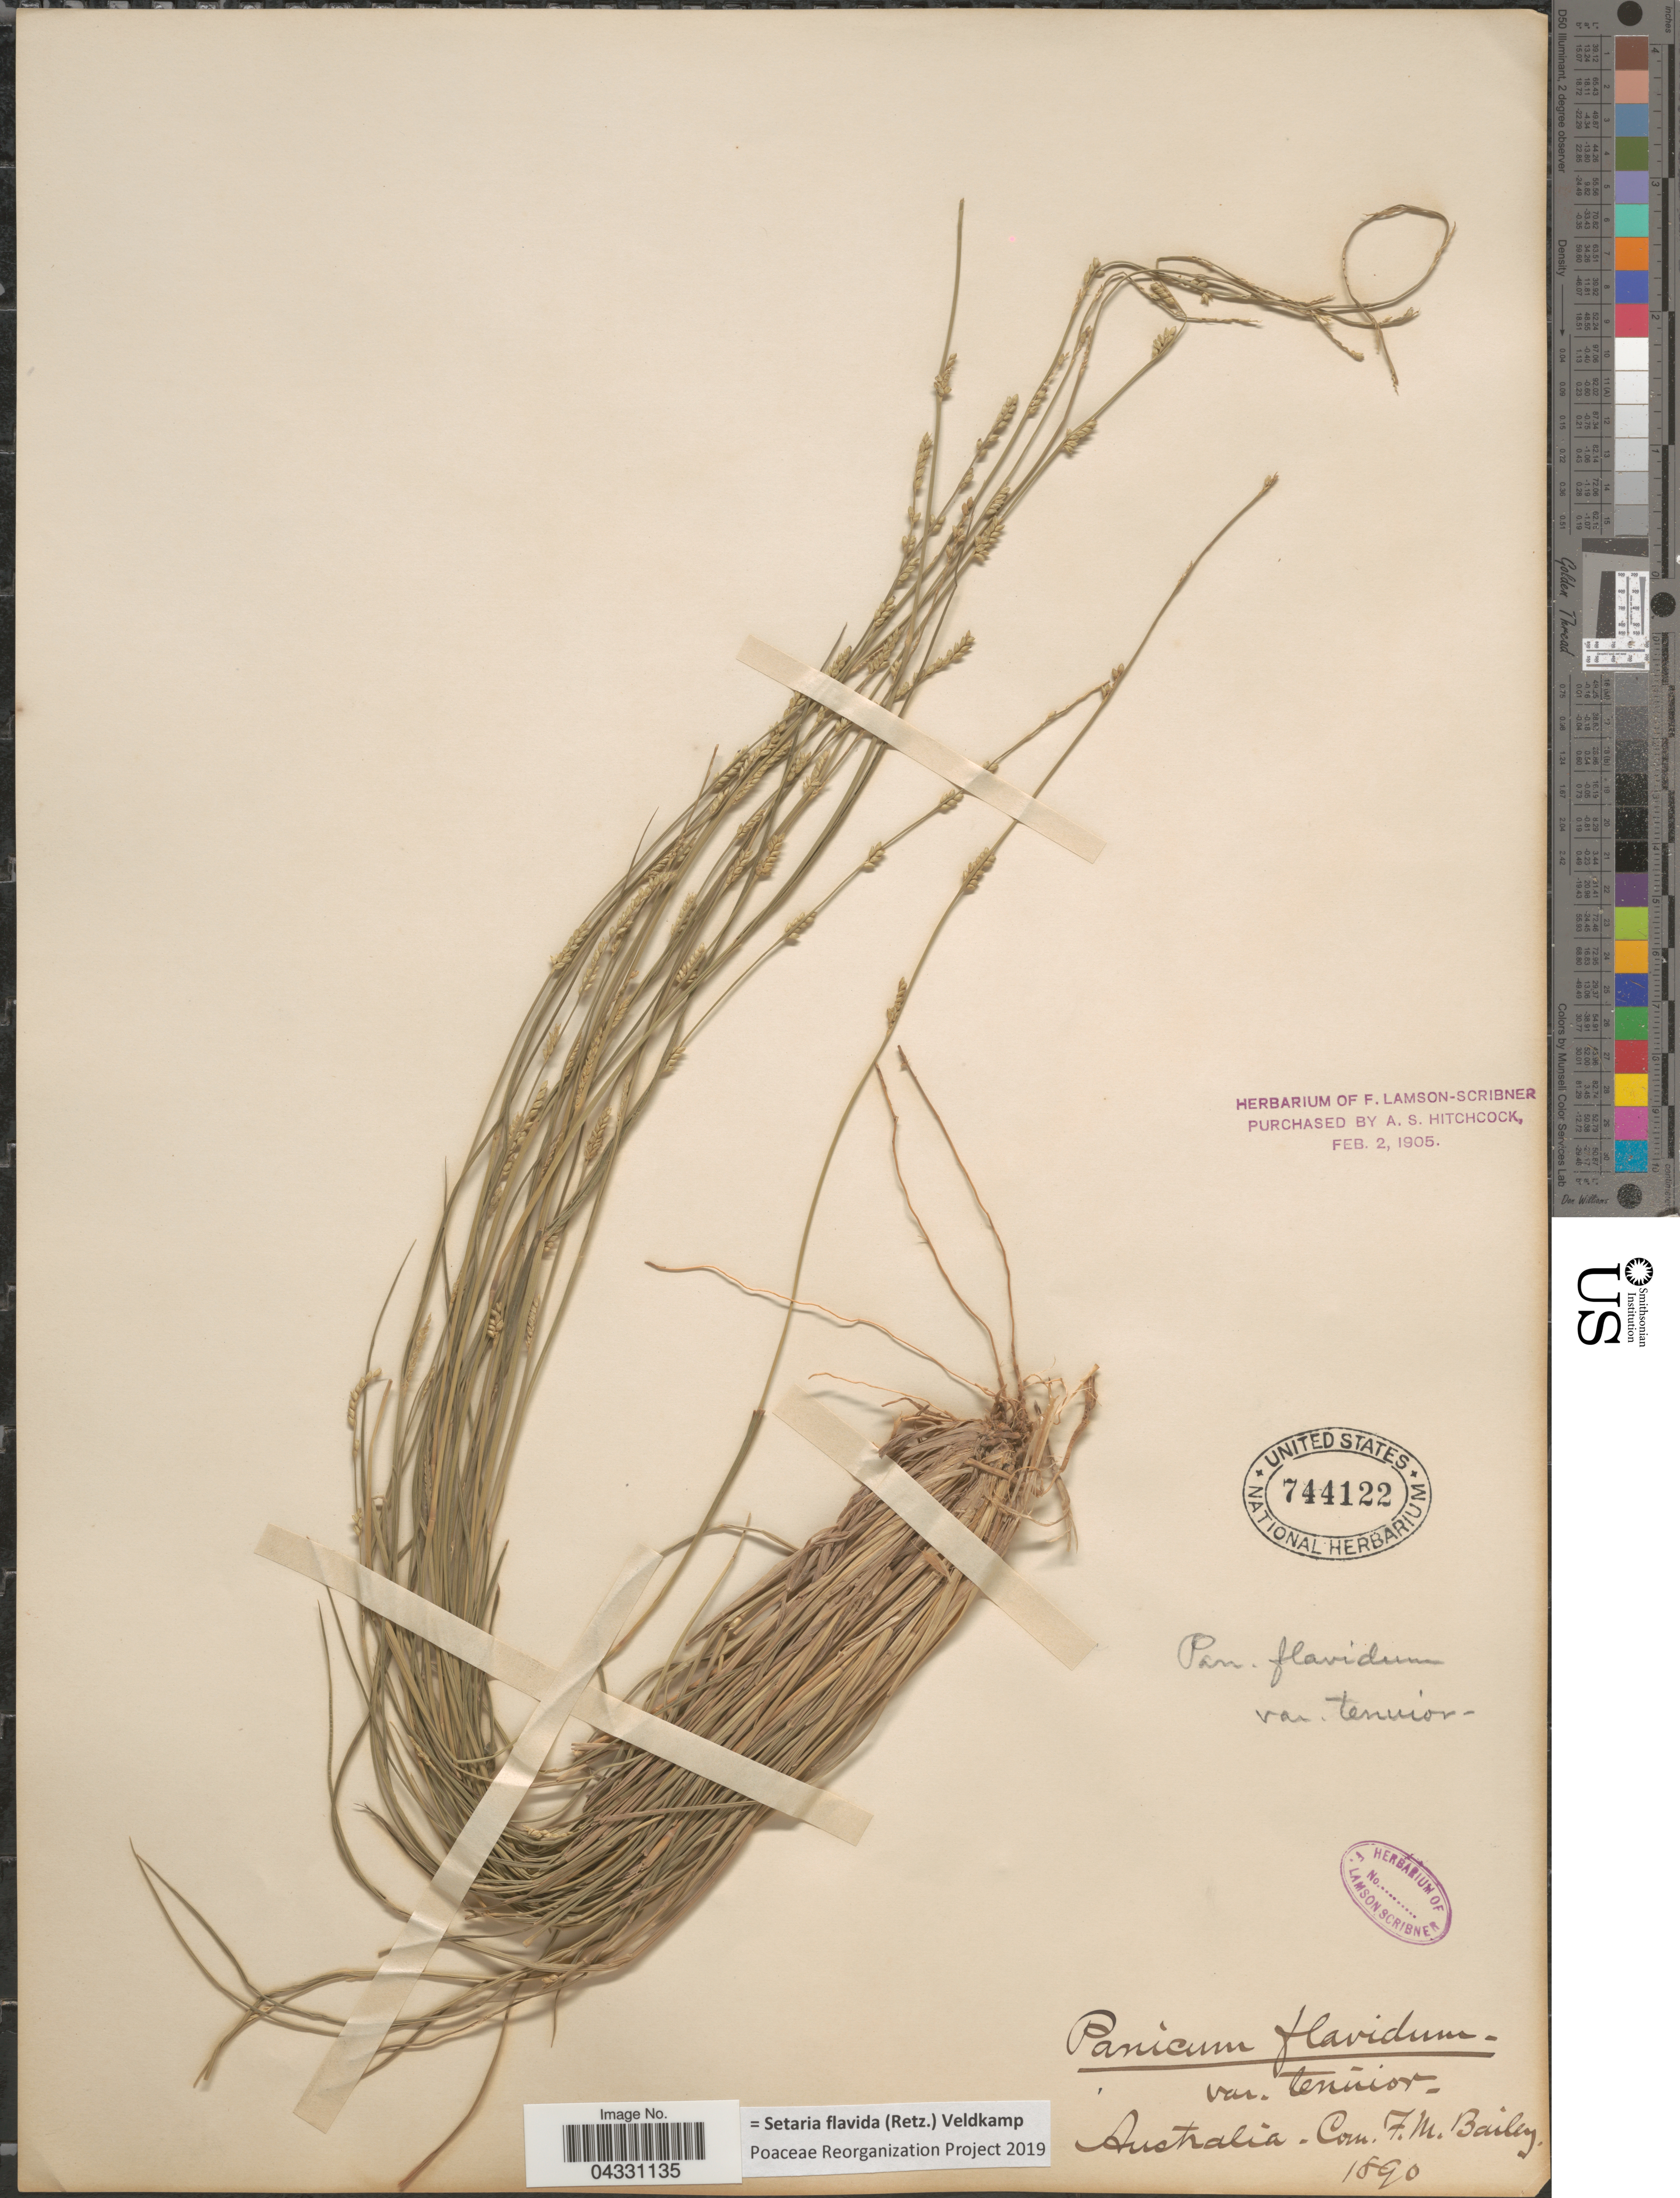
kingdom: Plantae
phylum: Tracheophyta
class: Liliopsida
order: Poales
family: Poaceae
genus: Setaria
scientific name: Setaria flavida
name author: (Retz.) Veldkamp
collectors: ex herb. F. Lamson Scribner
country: Australia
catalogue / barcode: US 744122